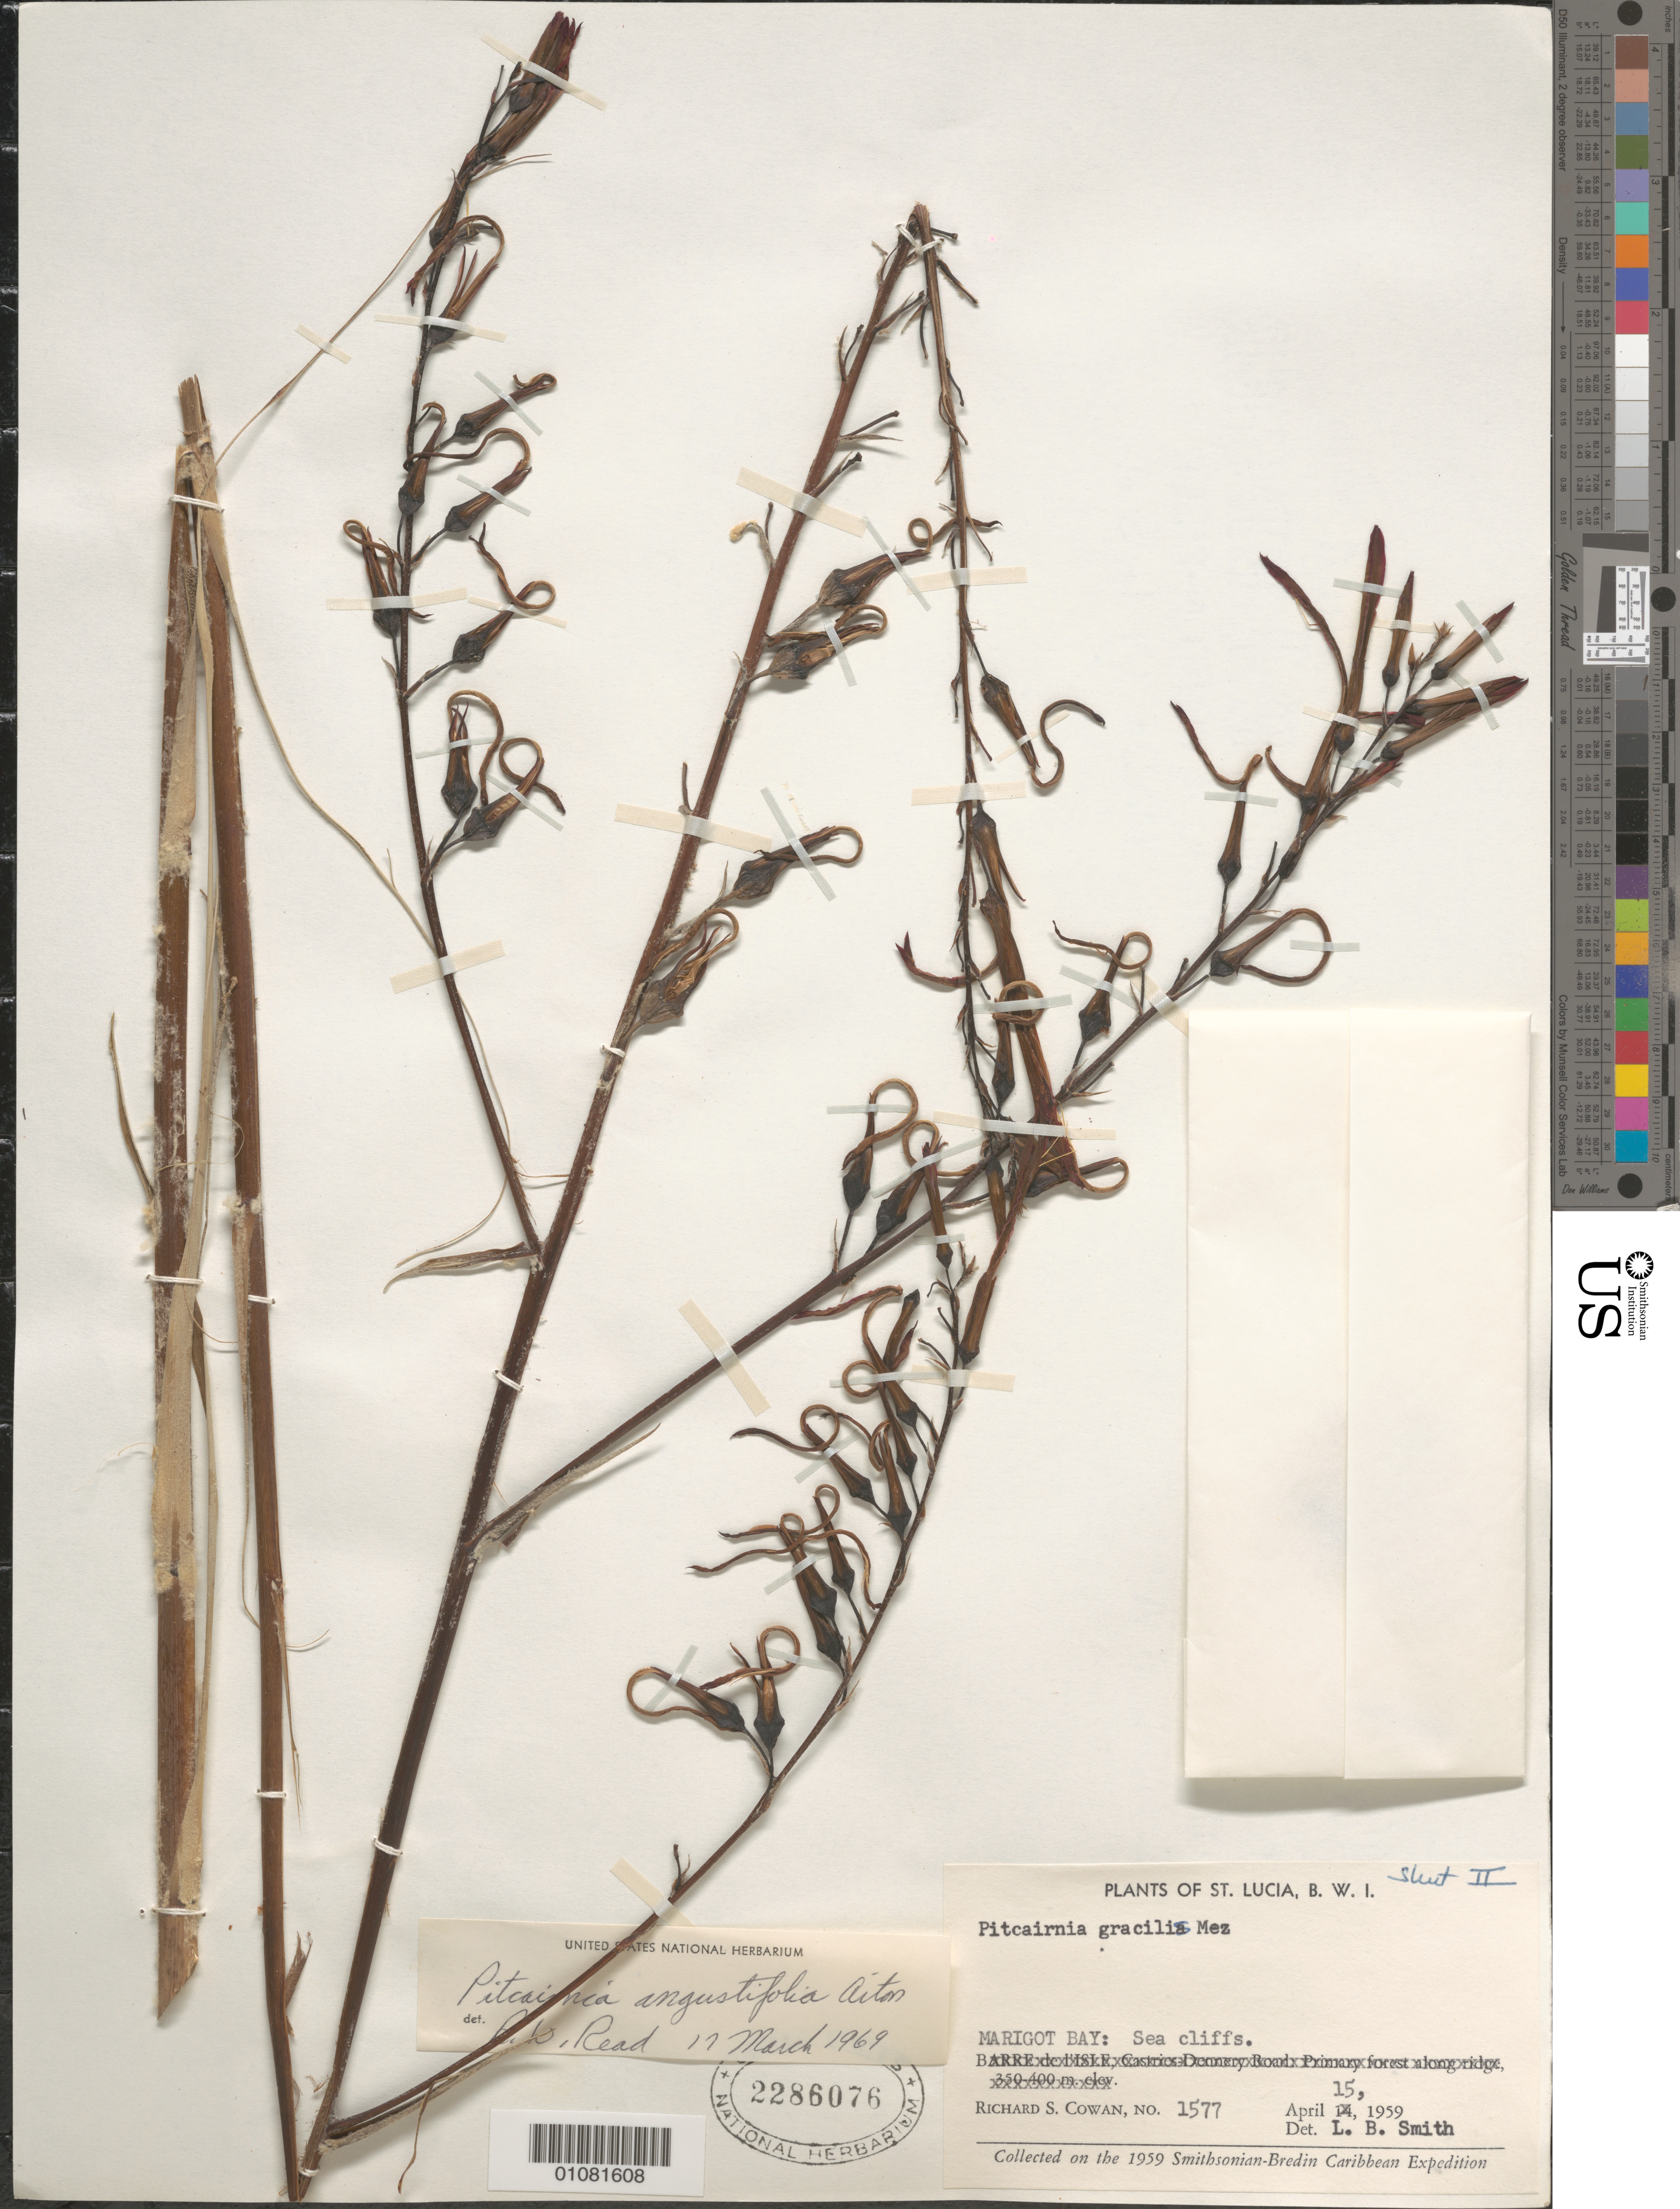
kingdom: Plantae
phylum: Tracheophyta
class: Liliopsida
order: Poales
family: Bromeliaceae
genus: Pitcairnia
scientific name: Pitcairnia angustifolia var. angustifolia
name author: Sol. ex Aiton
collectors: R. S. Cowan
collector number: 1577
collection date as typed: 15 Apr 1959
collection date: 1959-04-15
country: St. Lucia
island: St. Lucia I.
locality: Marigot Bay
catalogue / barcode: US 2286076